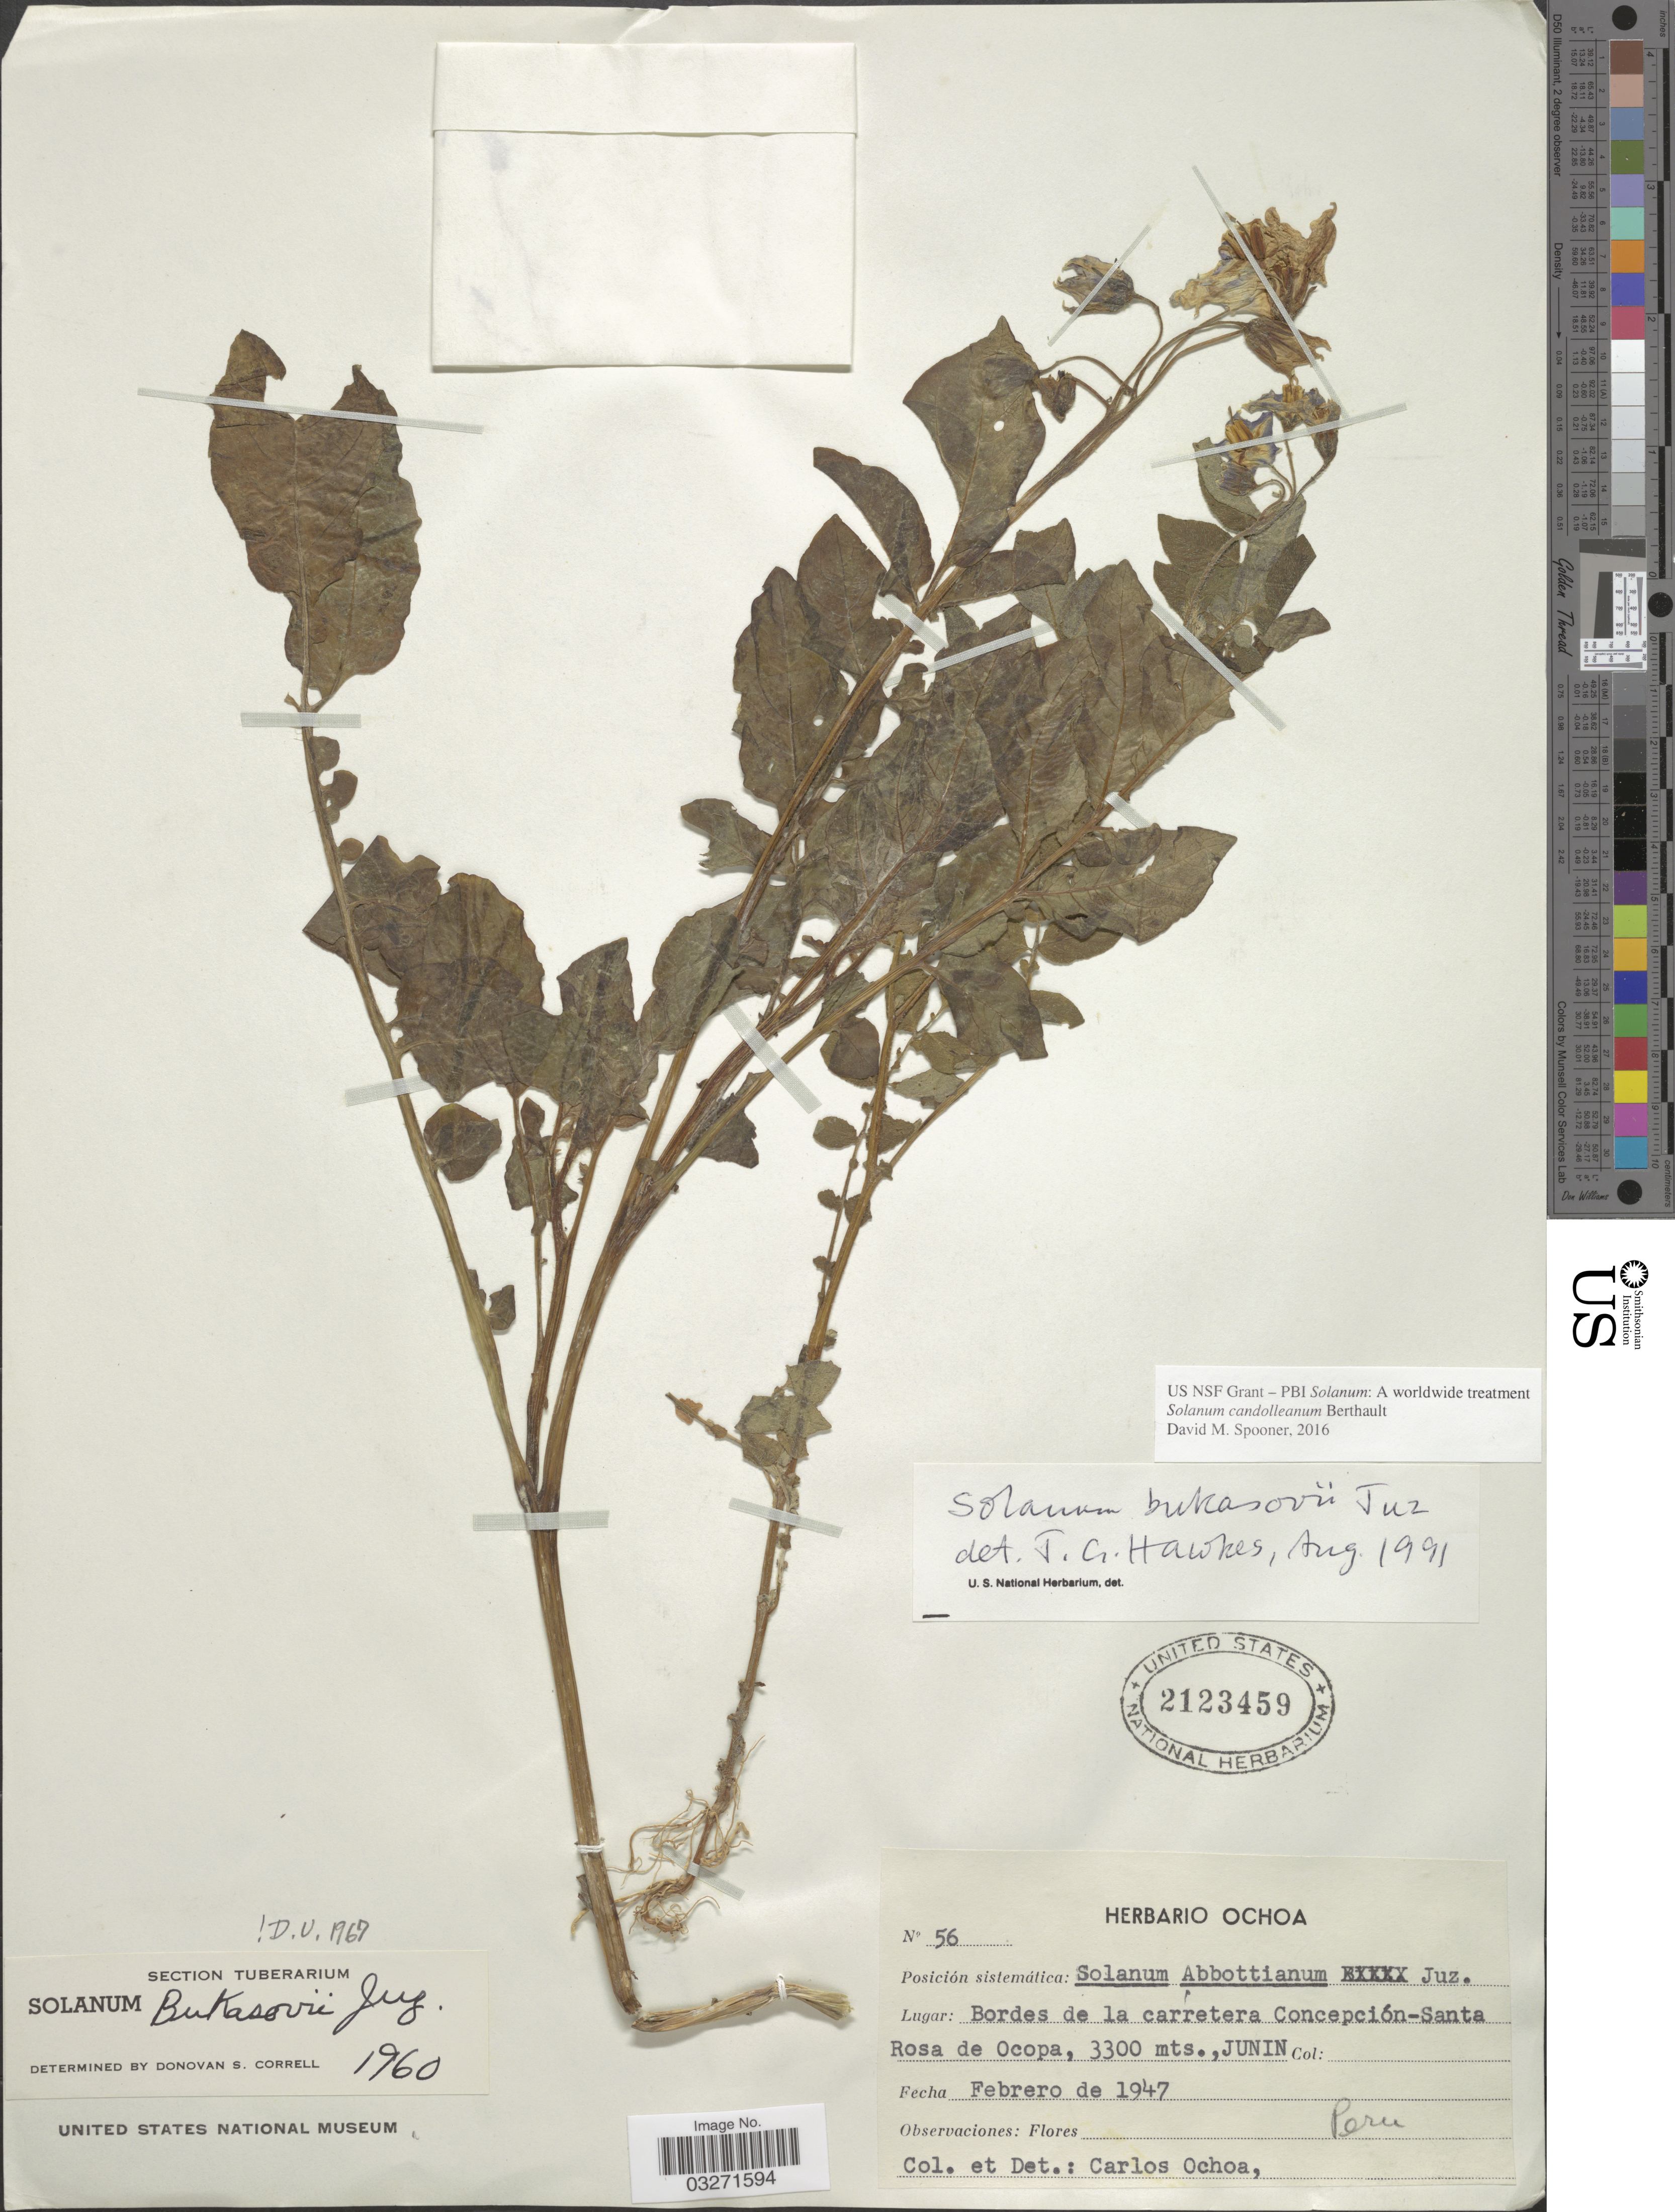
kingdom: Plantae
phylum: Tracheophyta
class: Magnoliopsida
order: Solanales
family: Solanaceae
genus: Solanum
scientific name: Solanum candolleanum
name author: Berthault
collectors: C. Ochoa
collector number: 56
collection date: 1947-02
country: Peru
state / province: Junín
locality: Bordes de la carretera Concepción-Santa Rosa de Ocopa.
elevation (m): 3300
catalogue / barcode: US 2123459